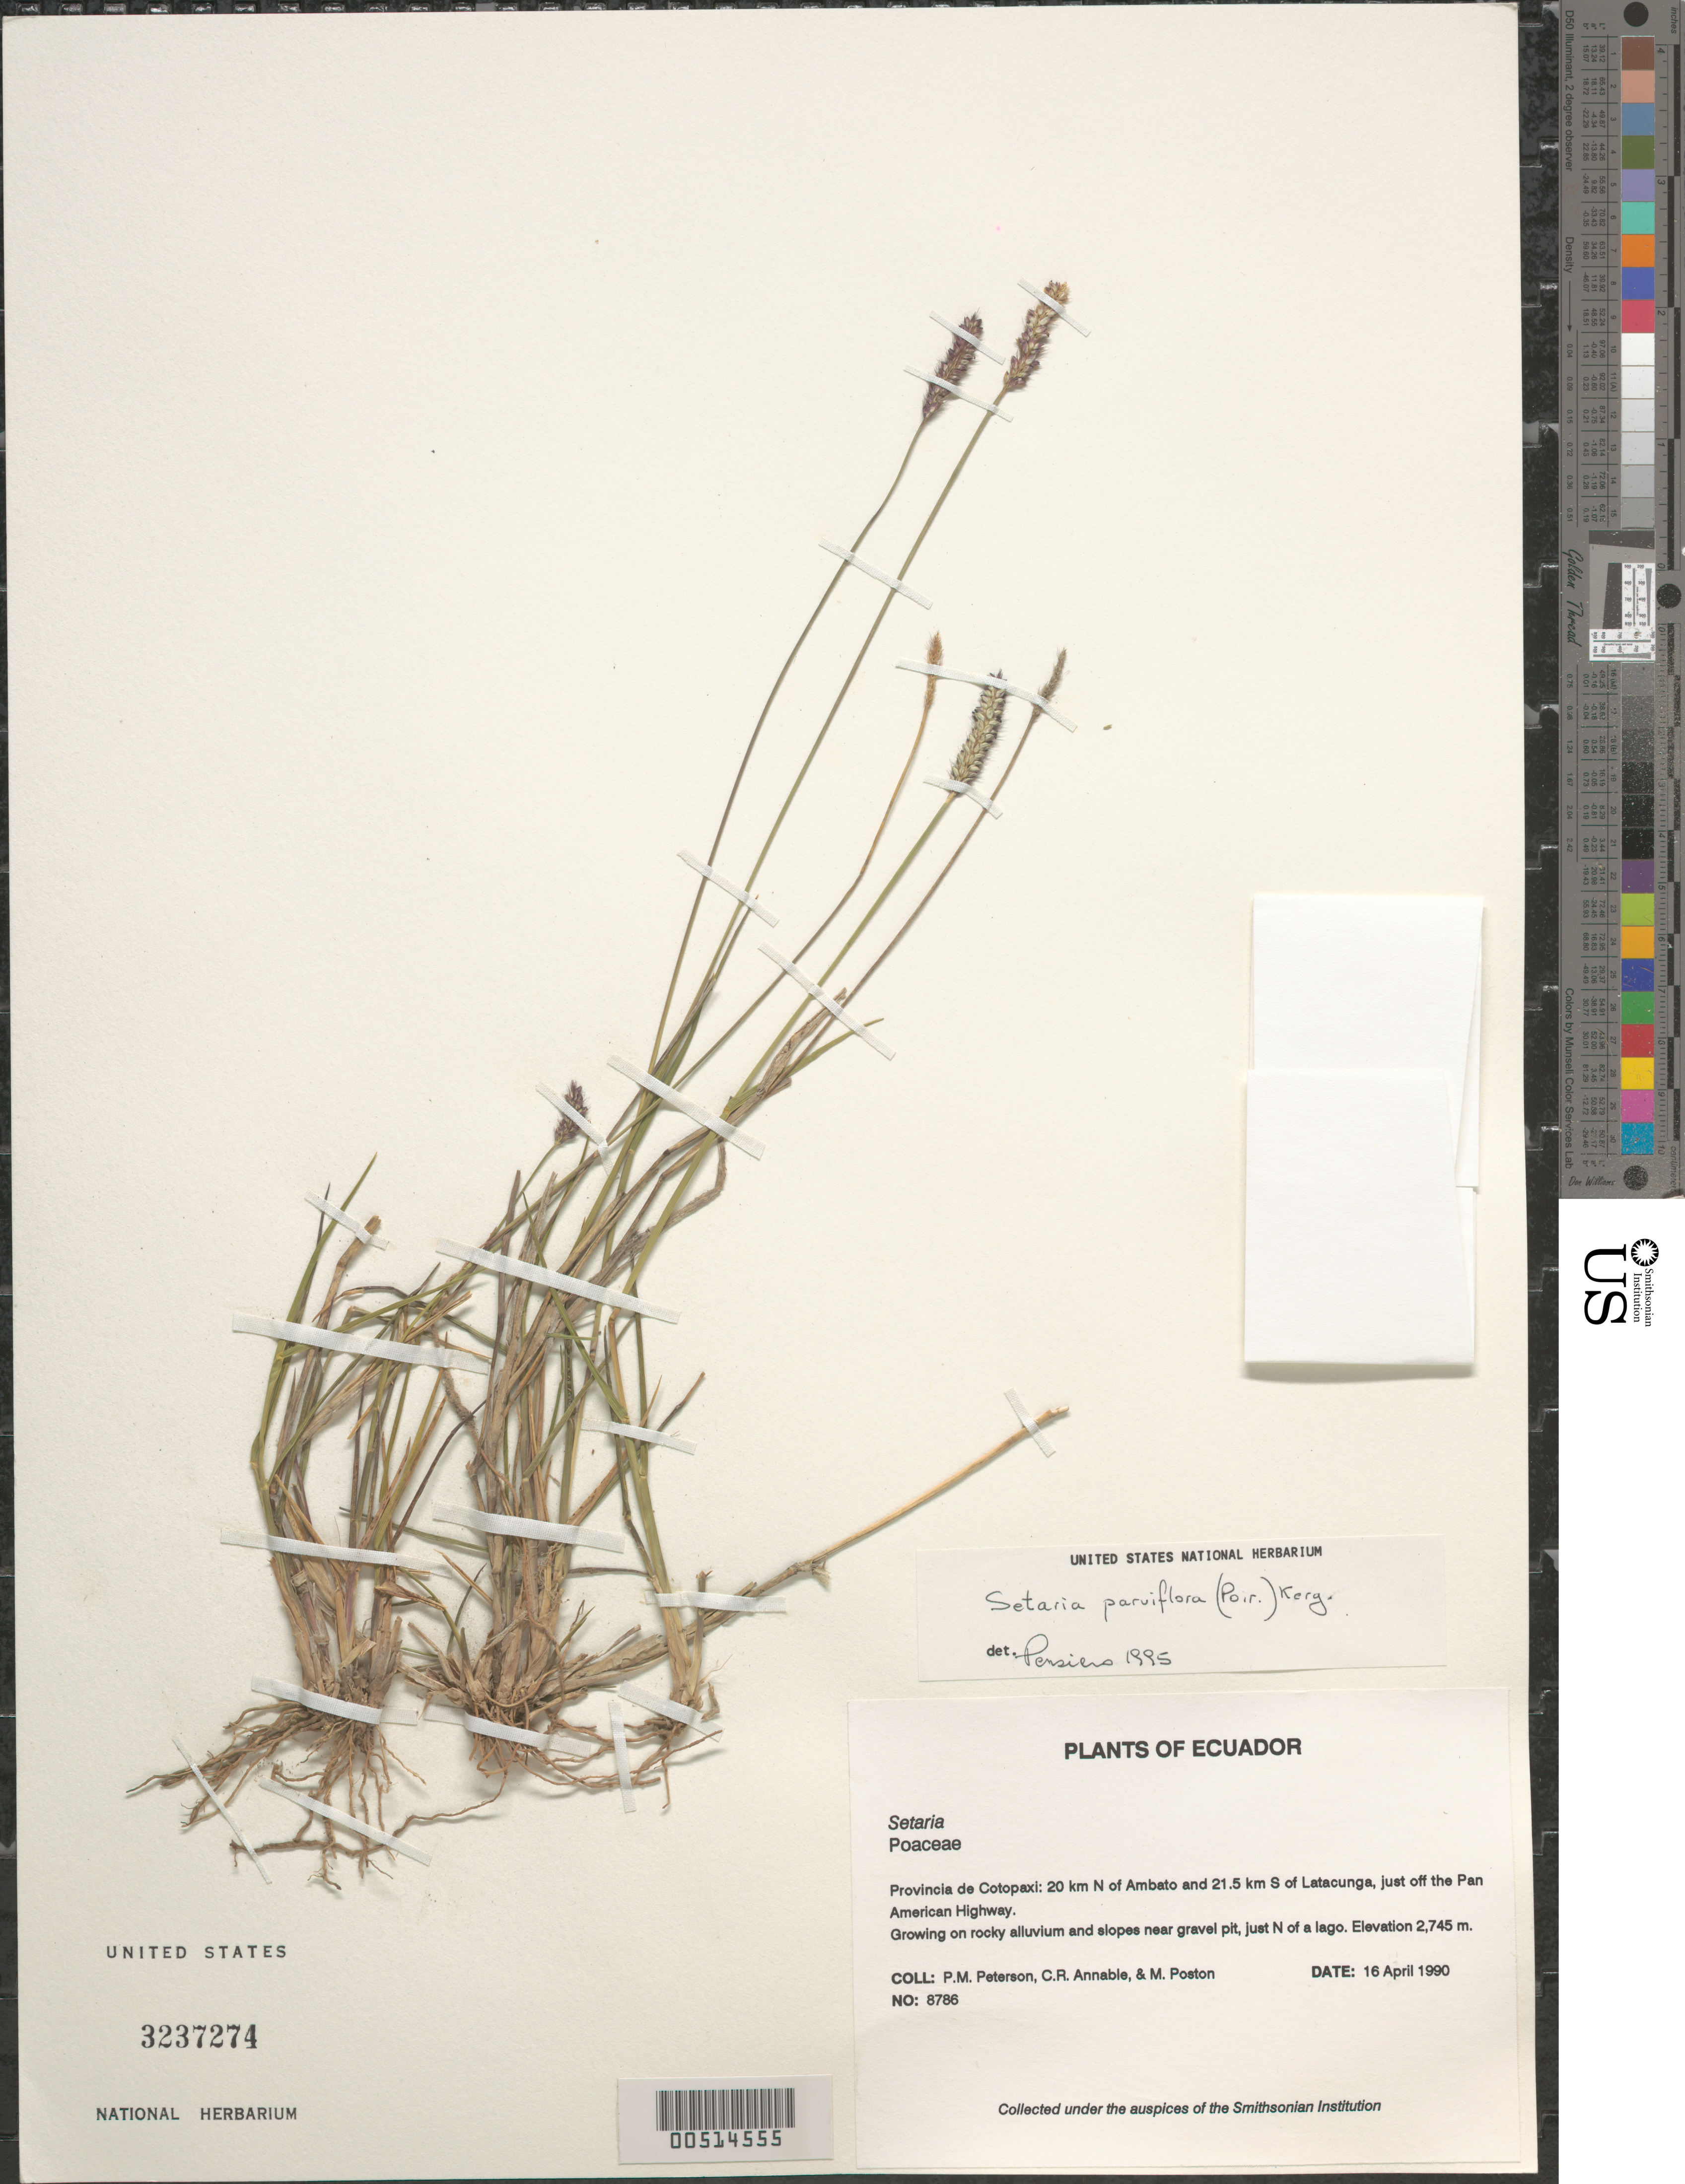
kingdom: Plantae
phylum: Tracheophyta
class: Liliopsida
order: Poales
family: Poaceae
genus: Setaria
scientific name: Setaria parviflora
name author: (Poir.) Kerguélen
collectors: P. M. Peterson et al.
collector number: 08786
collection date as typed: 16 Apr 1990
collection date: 1990-04-16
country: Ecuador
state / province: Cotopaxi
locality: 20 km N of Ambato and 21.5 km S of Latacunga, just off the Pan American Highway.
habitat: Growing on rocky alluvium and slopes near gravel pit, just N of a lago.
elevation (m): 2745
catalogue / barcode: US 3237274